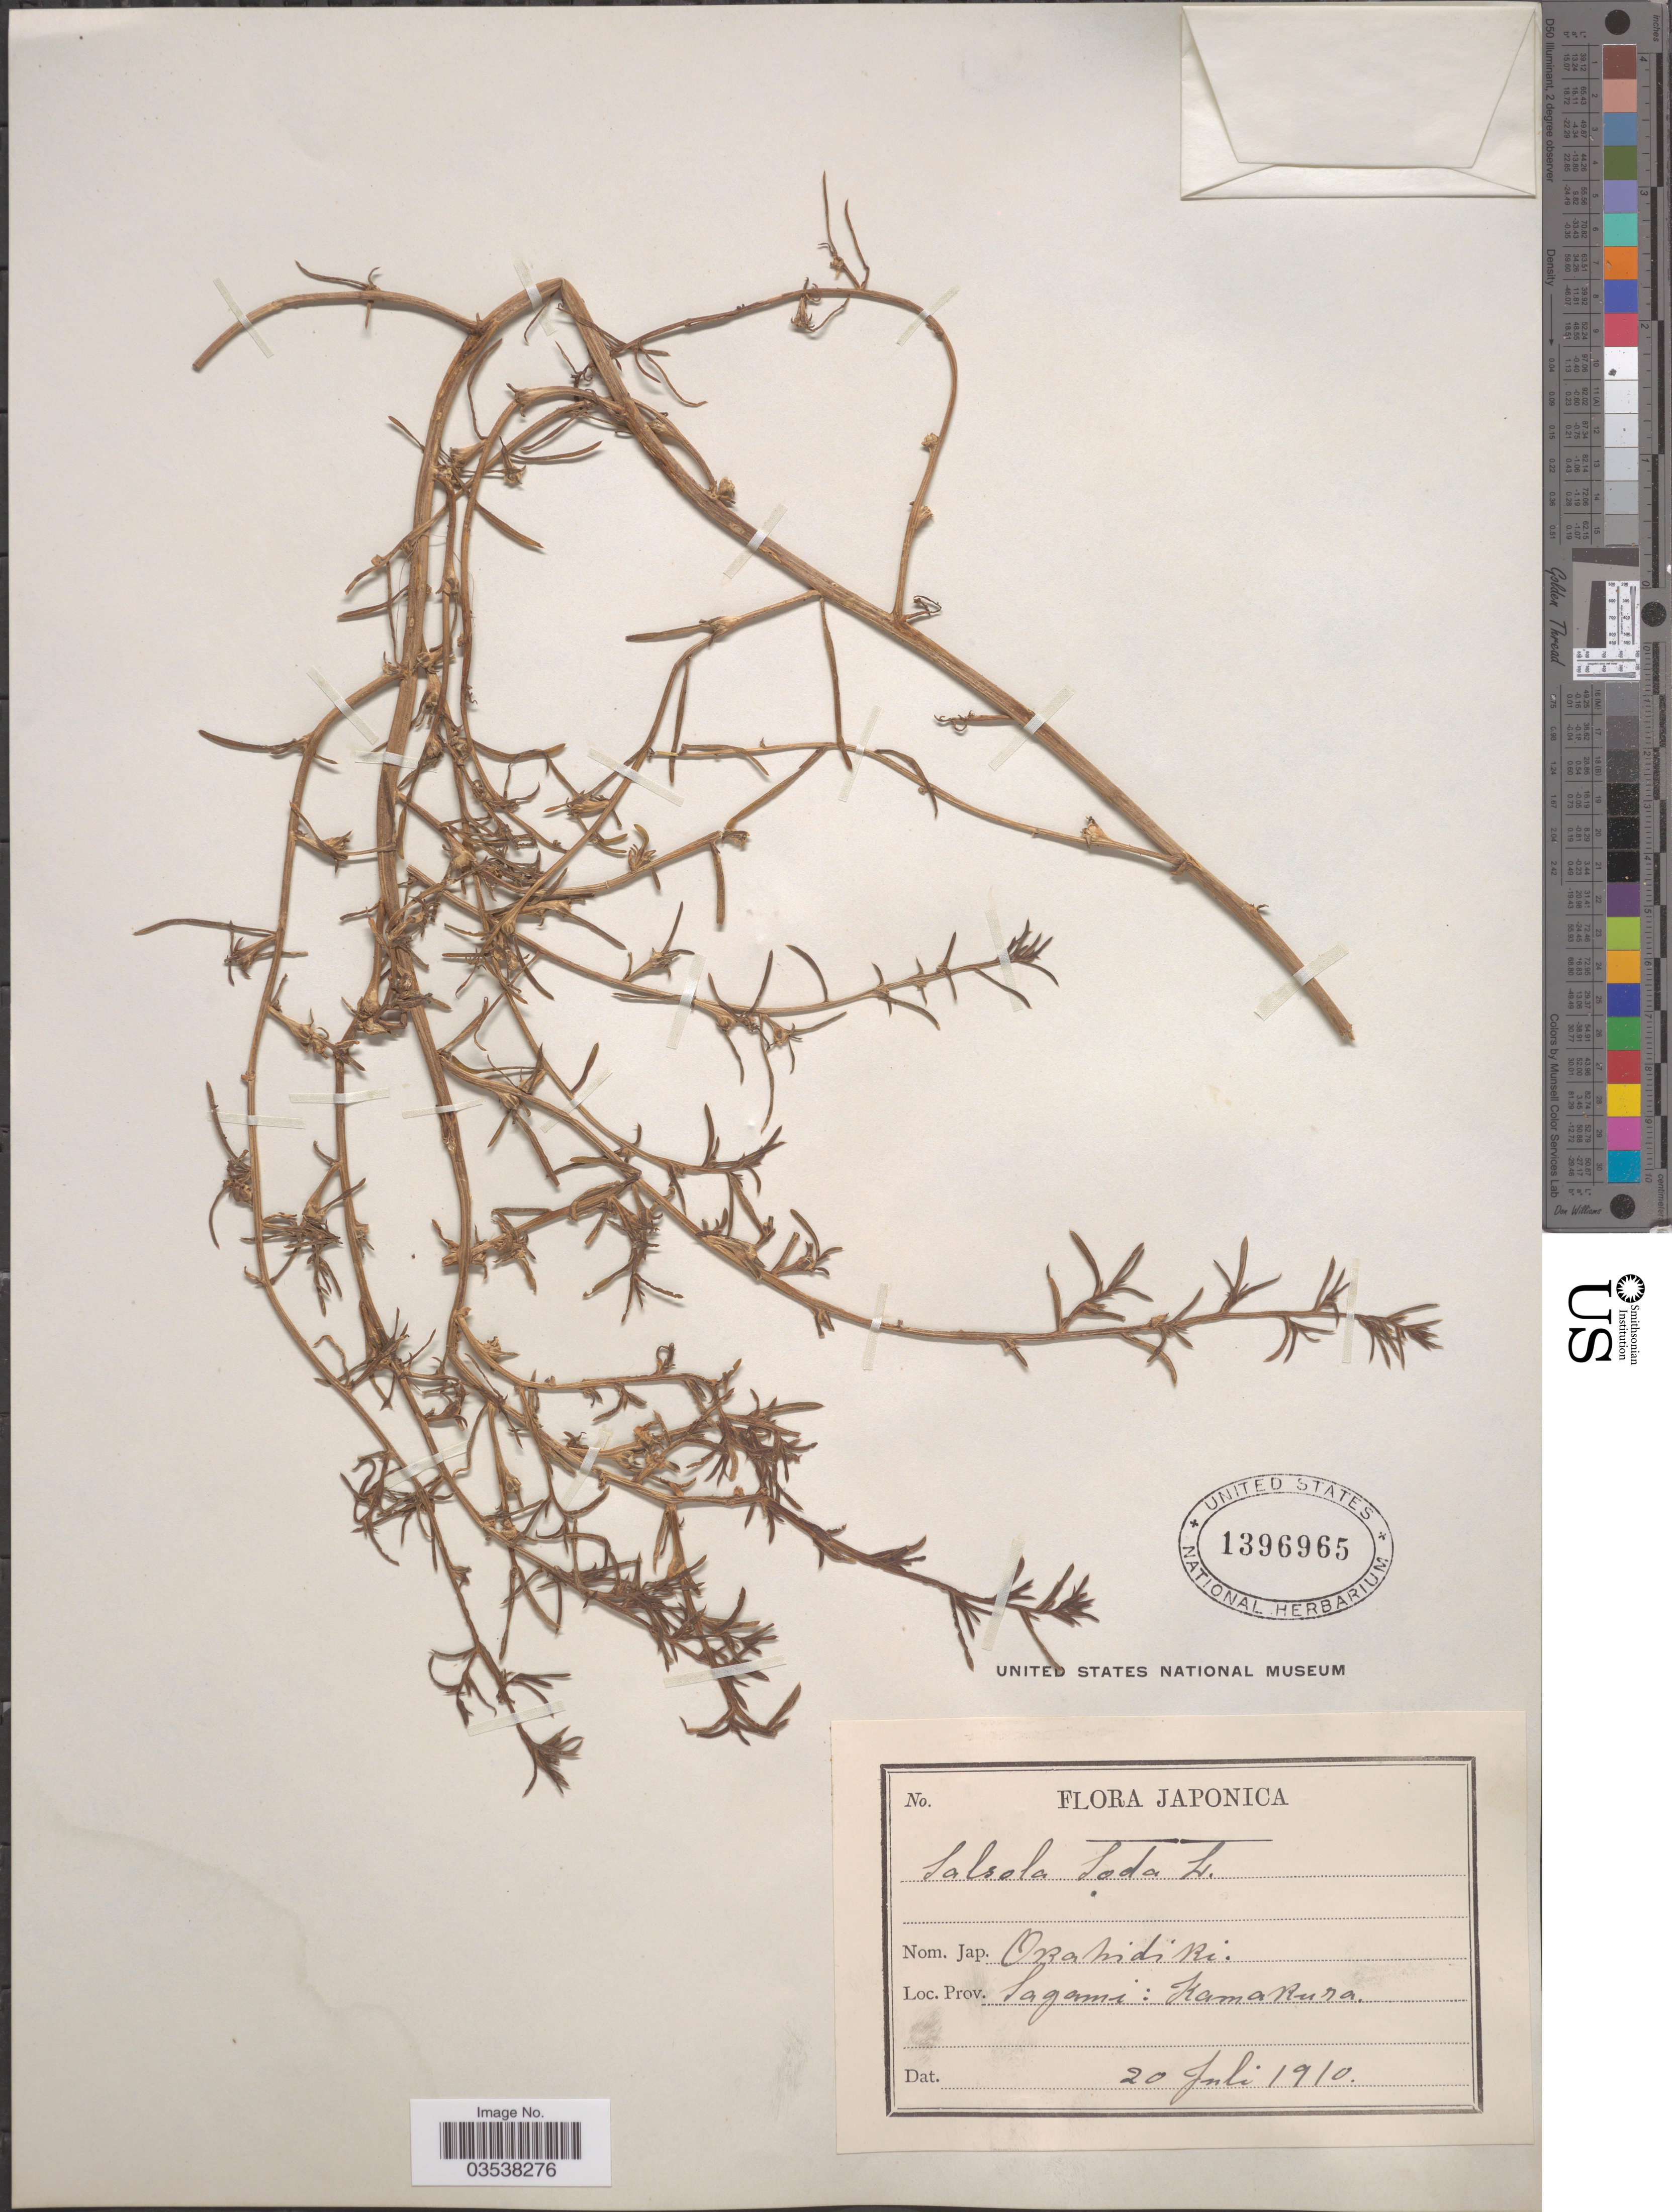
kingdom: Plantae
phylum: Tracheophyta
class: Magnoliopsida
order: Caryophyllales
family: Amaranthaceae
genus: Soda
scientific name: Soda inermis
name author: Fourr.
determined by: Strong, Mark T., (BOT), Smithsonian Institution - National Museum of Natural History (UNITED STATES)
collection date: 1910-07-20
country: Japan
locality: Prov. Sagami: Kamakura.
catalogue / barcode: US 1396965